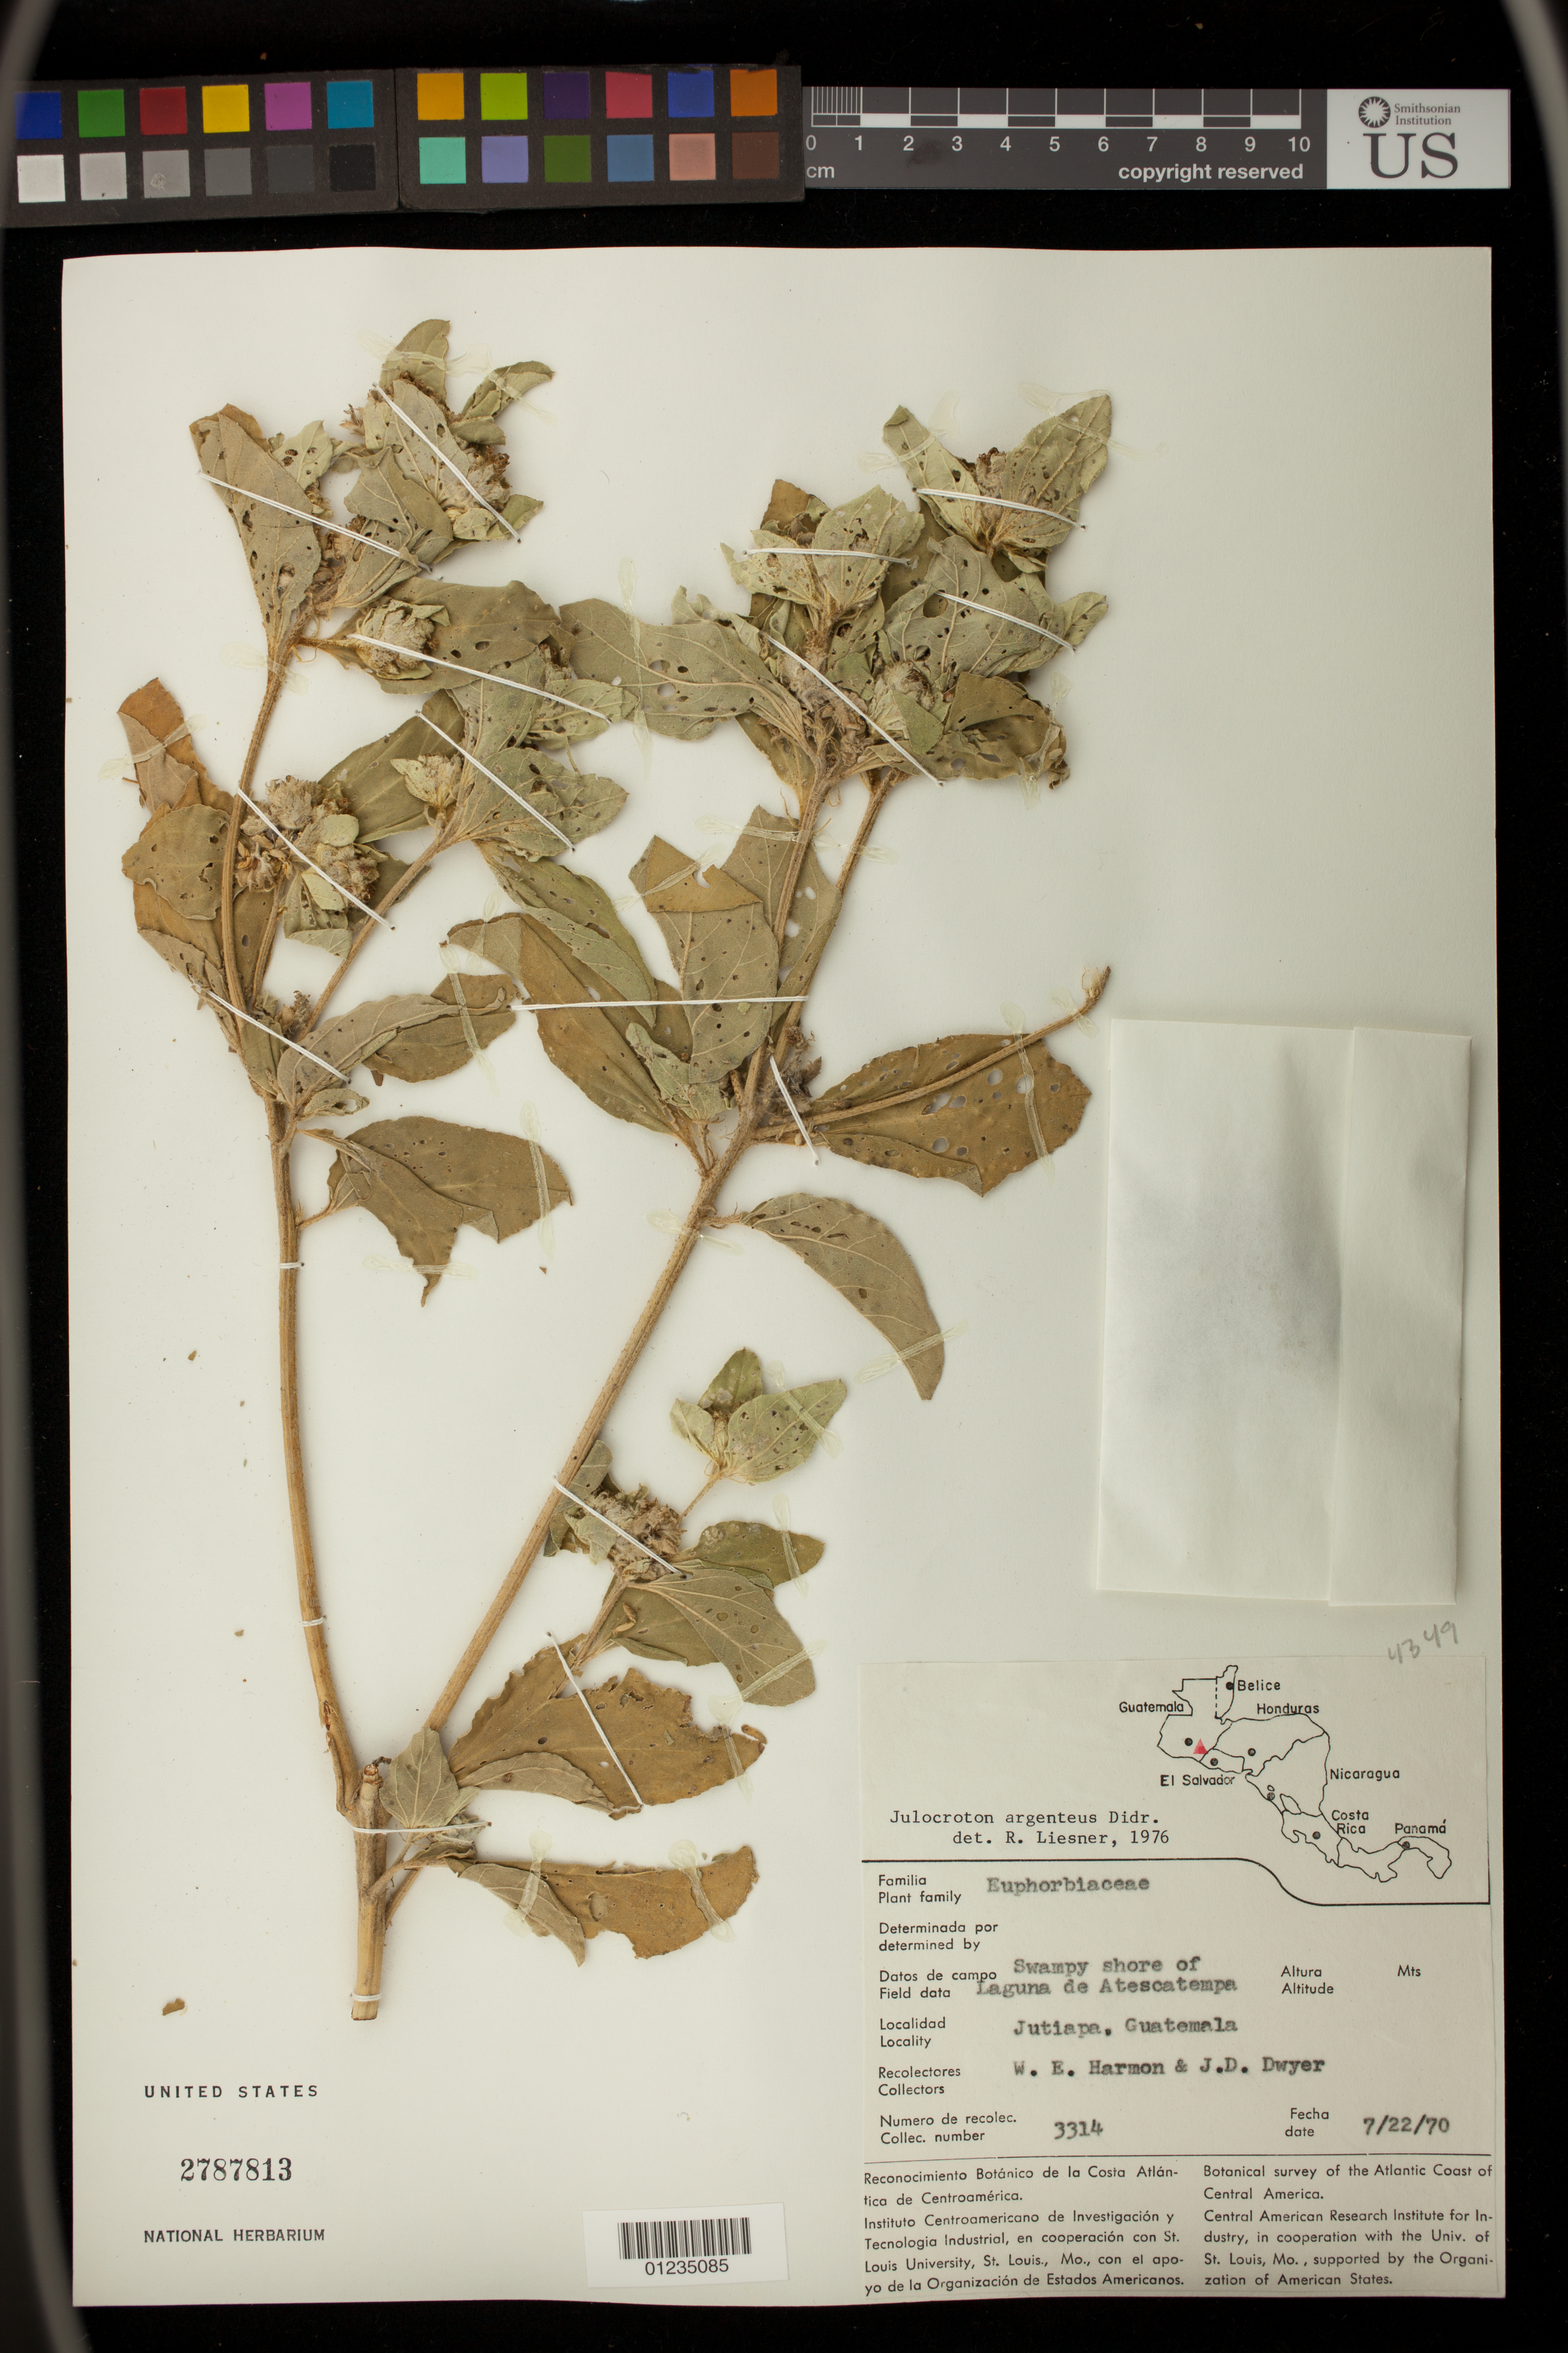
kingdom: Plantae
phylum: Tracheophyta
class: Magnoliopsida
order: Malpighiales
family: Euphorbiaceae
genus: Julocroton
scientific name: Julocroton argenteus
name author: (L.) Didr.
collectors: W. E. Harmon & J. D. Dwyer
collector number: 3314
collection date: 1970-07-22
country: Guatemala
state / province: Jutiapa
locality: Shore of Laguna de Atescatempa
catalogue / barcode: US 2787813